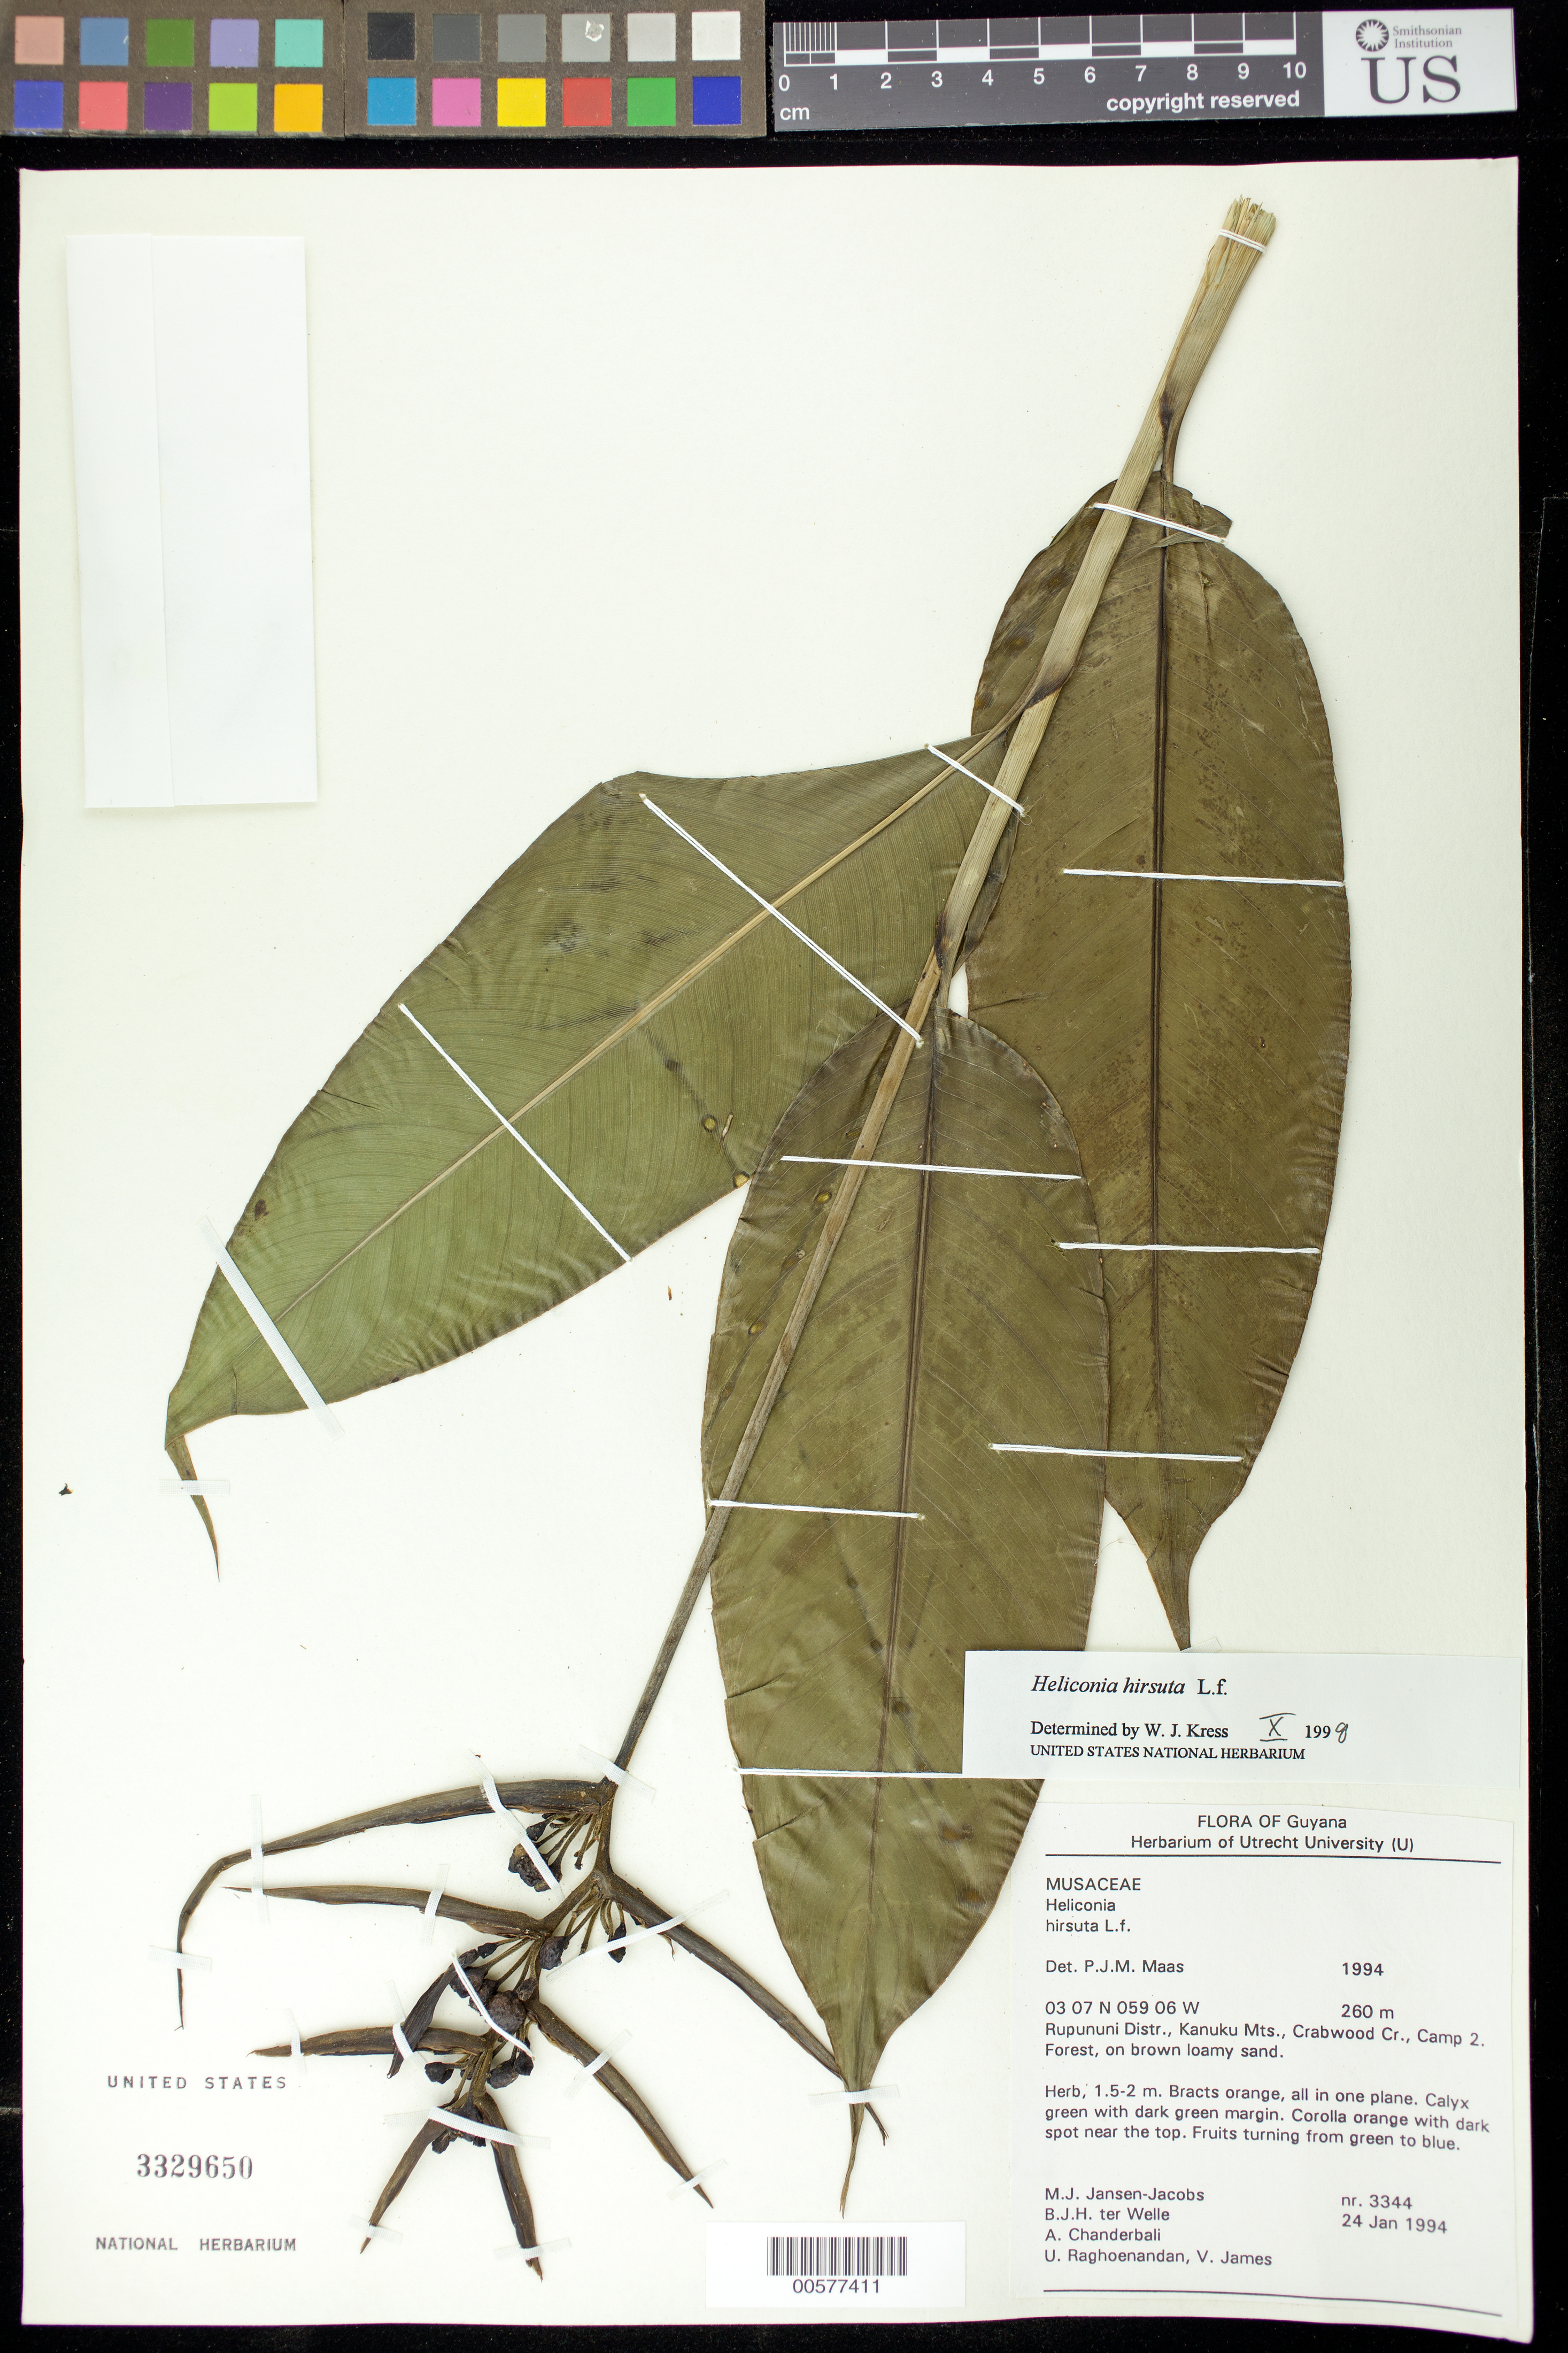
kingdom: Plantae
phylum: Tracheophyta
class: Liliopsida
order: Zingiberales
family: Heliconiaceae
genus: Heliconia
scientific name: Heliconia hirsuta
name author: L. f.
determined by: Kress, W. J., (US), Smithsonian Institution - National Museum of Natural History (UNITED STATES)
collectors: M. J. Jansen-Jacobs, B. Welle, A. S. Chanderbali, U. Raghoenandan & V. James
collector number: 3344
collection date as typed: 24-Jan-94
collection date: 1994-01-24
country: Guyana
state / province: U. Takutu-U. Essequibo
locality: Crabwood Cr., Camp 2, Kanuku Mts., Rupununi District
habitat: Forest, on brown loamy sand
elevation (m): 260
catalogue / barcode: US 3329650